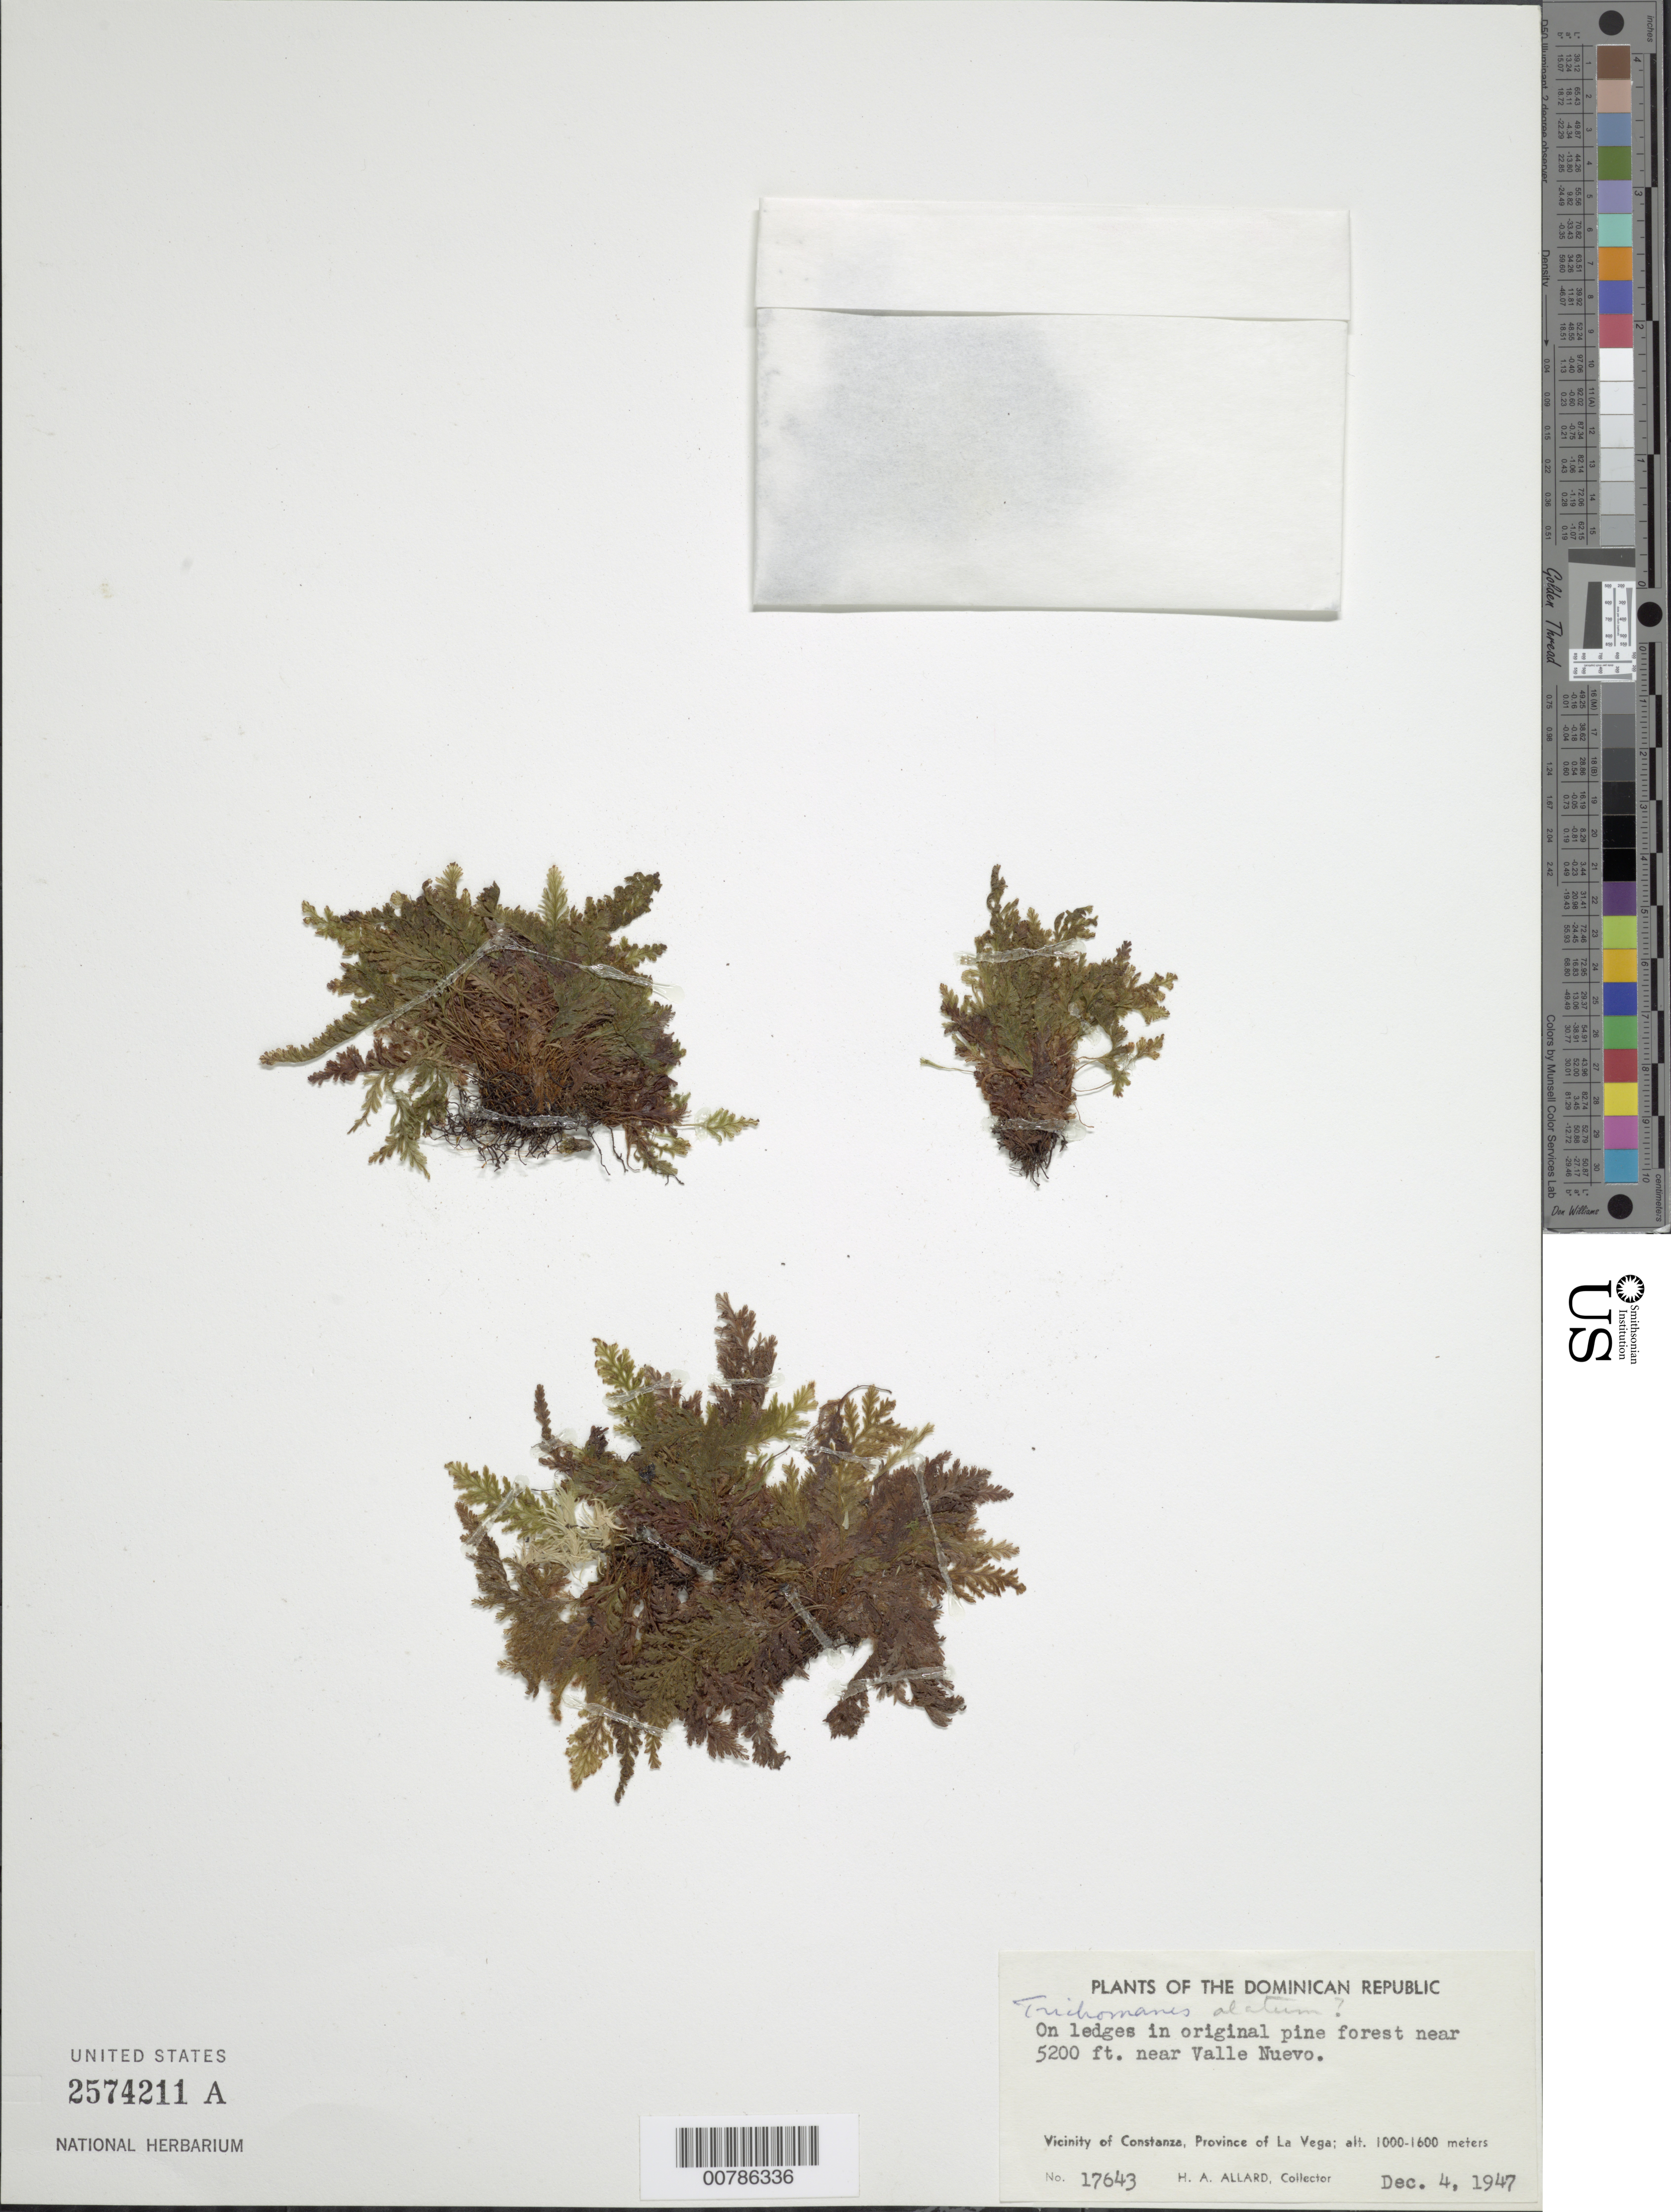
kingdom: Plantae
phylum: Tracheophyta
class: Polypodiopsida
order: Hymenophyllales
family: Hymenophyllaceae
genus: Trichomanes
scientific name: Trichomanes alatum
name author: Sw.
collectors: H. A. Allard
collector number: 17643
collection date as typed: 04 Dec 1947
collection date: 1947-12-04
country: Dominican Republic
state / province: La Vega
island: Hispaniola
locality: Constanza, vicinity, near Valle Nuevo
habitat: On ledges in original pine forest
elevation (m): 1585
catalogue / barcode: US 2574211A